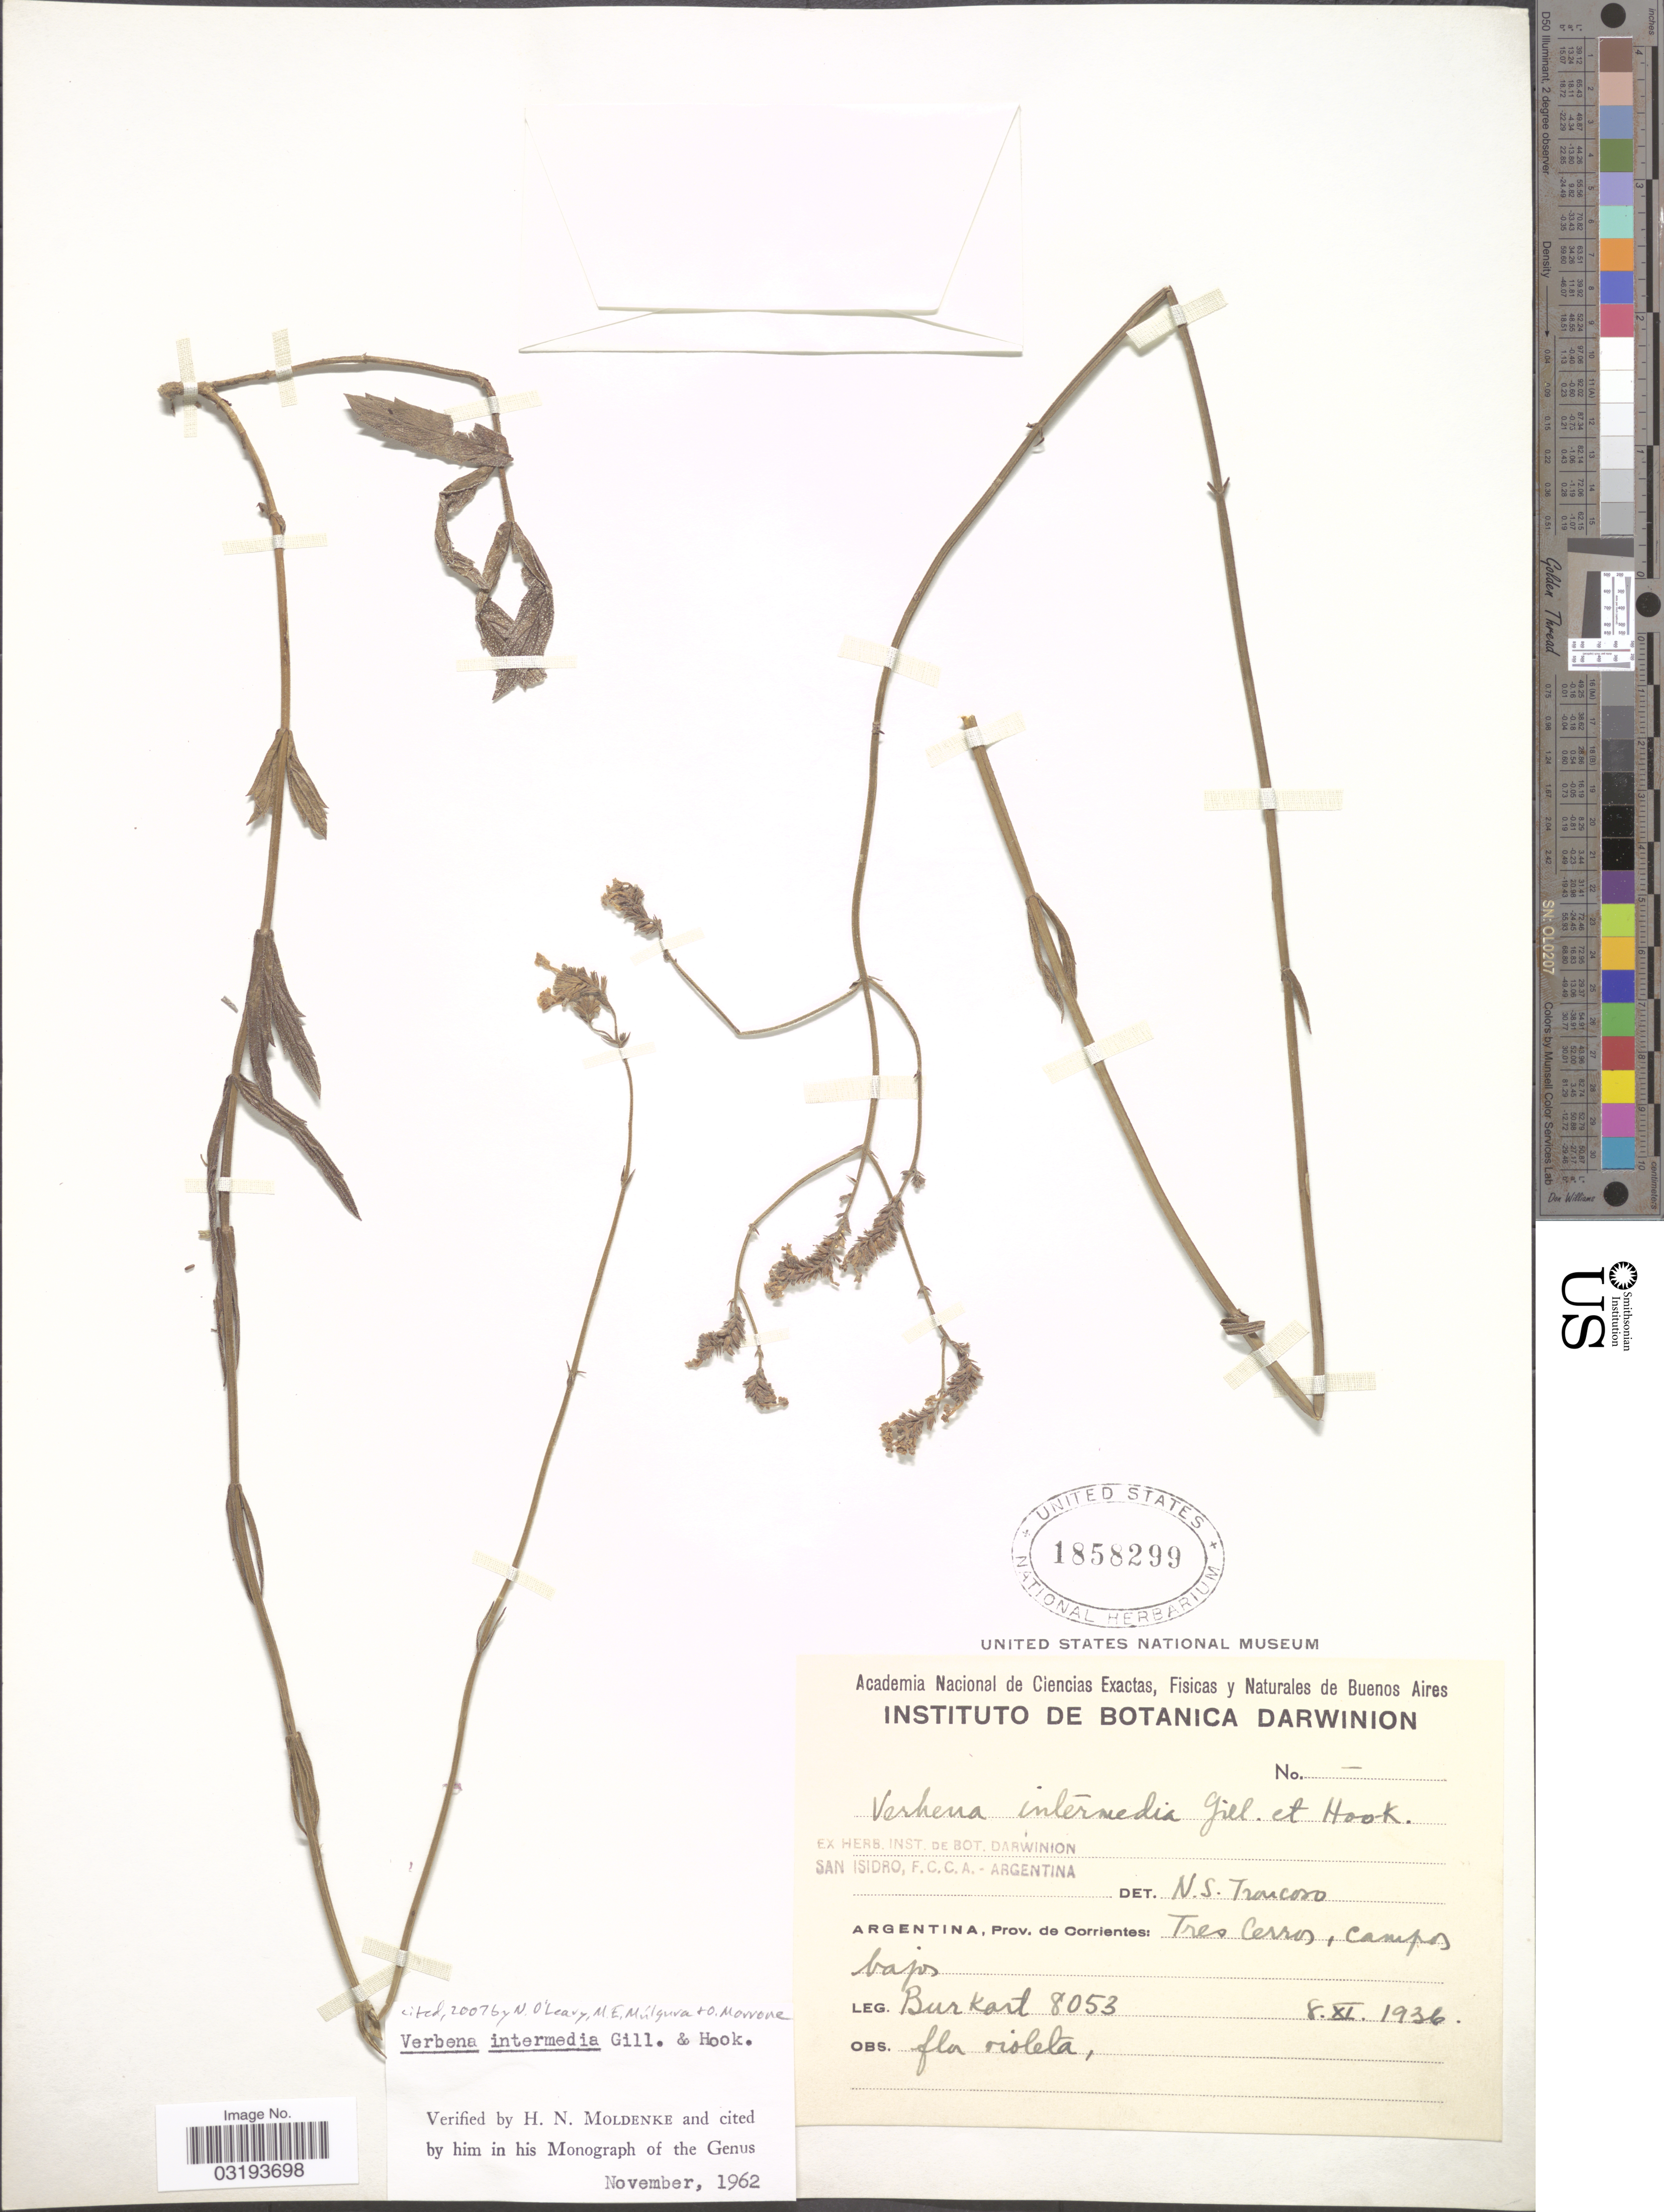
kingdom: Plantae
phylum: Tracheophyta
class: Magnoliopsida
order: Lamiales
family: Verbenaceae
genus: Verbena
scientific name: Verbena intermedia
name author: Gillies & Hook.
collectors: -- Burkart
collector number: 8053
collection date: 1936-11-08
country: Argentina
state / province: Corrientes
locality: Tres Cerros, Campos bajos.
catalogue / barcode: US 1858299